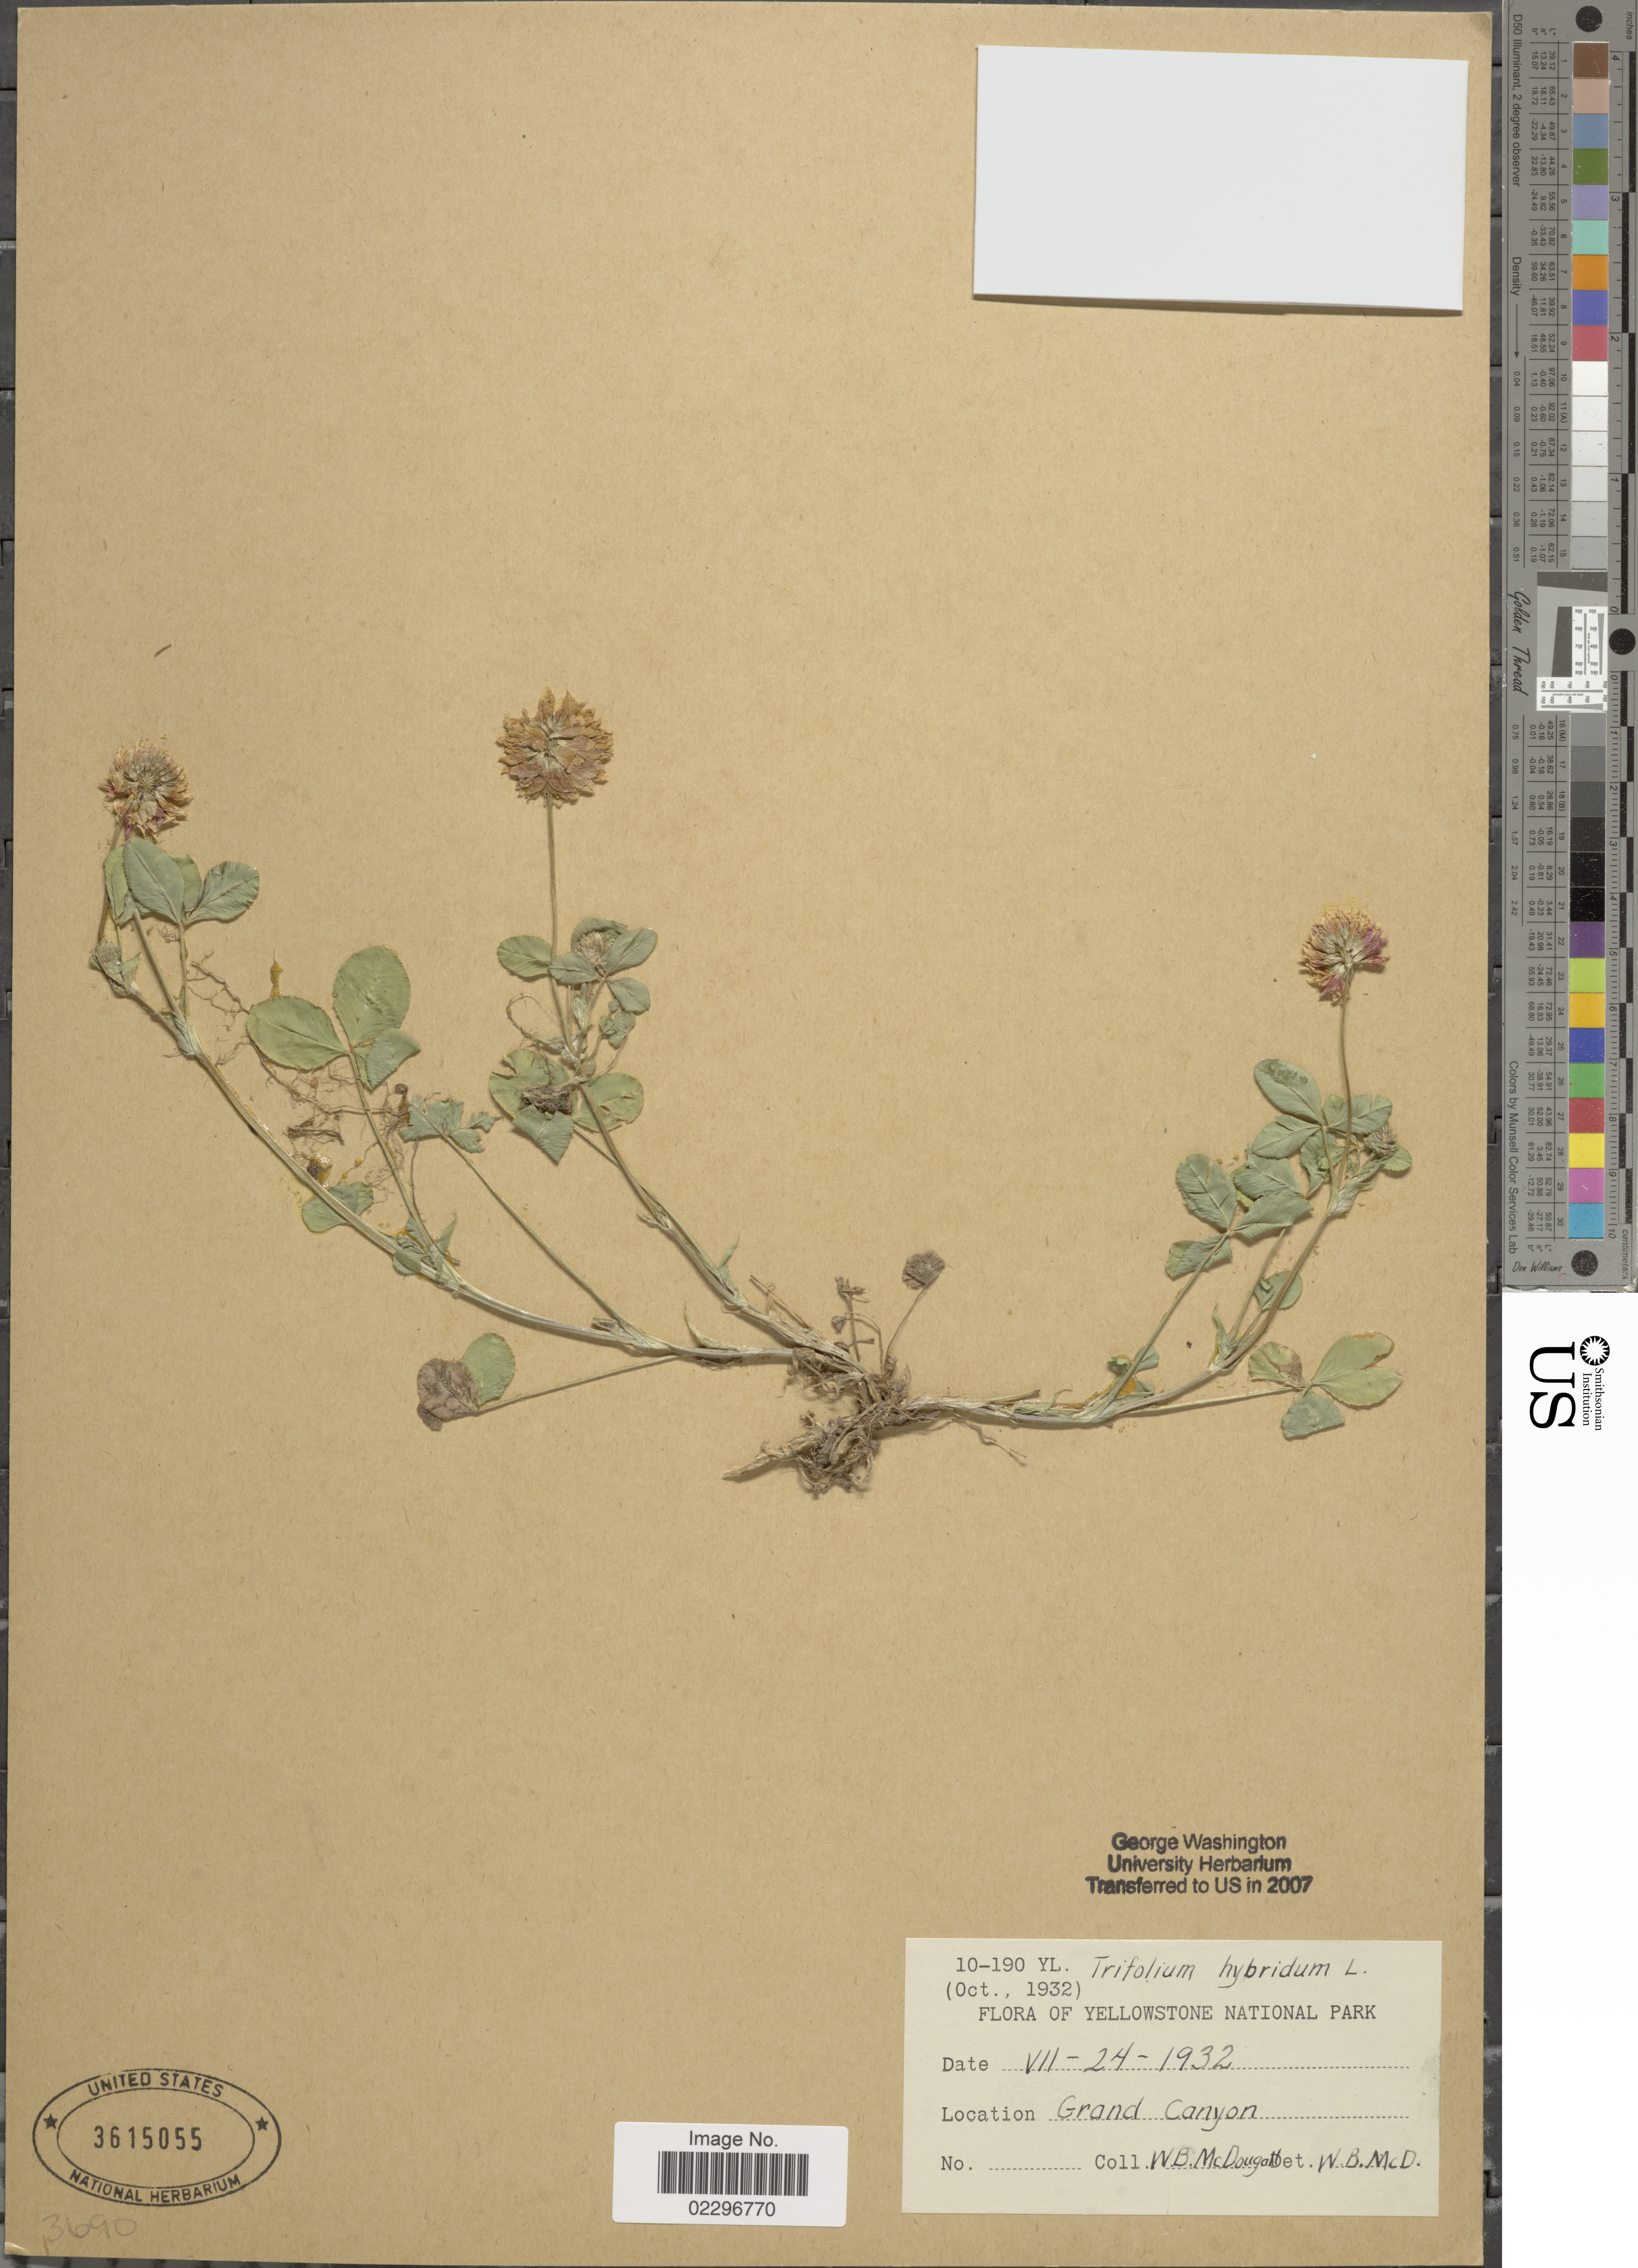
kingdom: Plantae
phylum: Tracheophyta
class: Magnoliopsida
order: Fabales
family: Fabaceae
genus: Trifolium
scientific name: Trifolium hybridum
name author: L.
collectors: W. B. McDougall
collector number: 10-190YL?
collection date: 1932-07-24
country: United States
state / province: Wyoming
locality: Yellowstone National Park. Grand Canyon.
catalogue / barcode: US 3615055